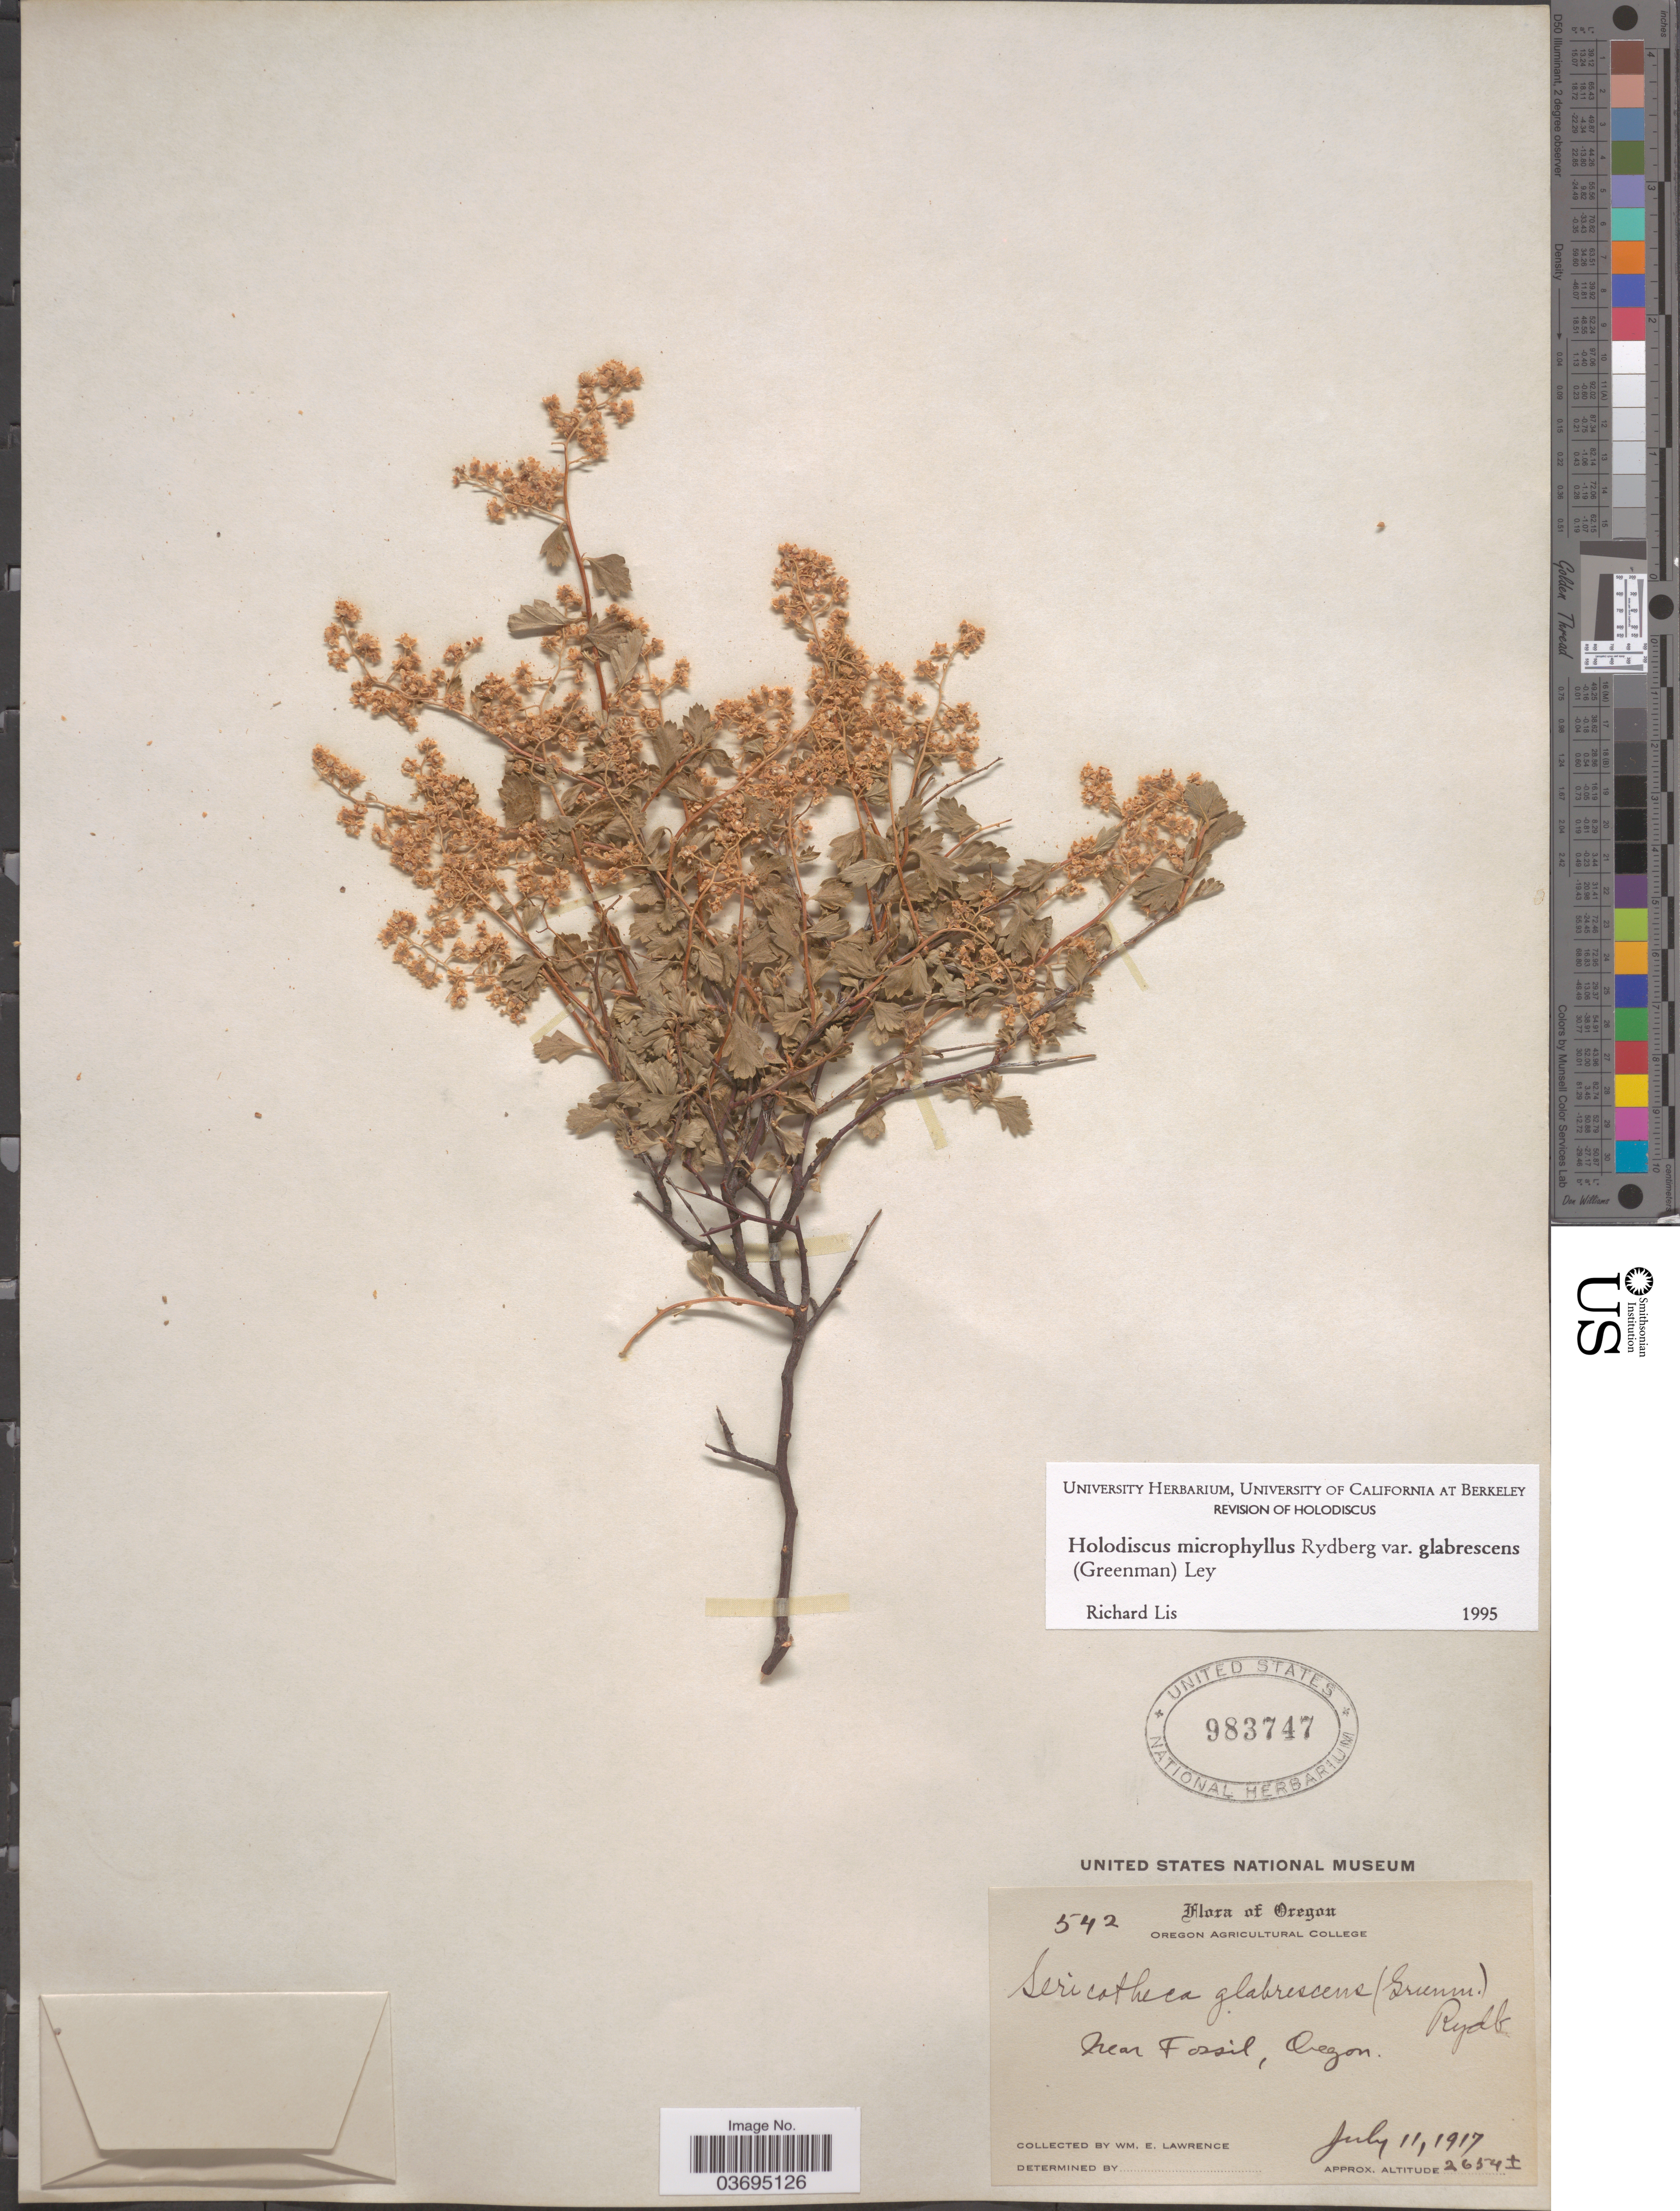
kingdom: Plantae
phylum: Tracheophyta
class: Magnoliopsida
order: Rosales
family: Rosaceae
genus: Holodiscus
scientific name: Holodiscus discolor var. glabrescens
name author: (Greenm.) Jeps.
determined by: Strong, Mark T., (BOT), Smithsonian Institution - National Museum of Natural History (UNITED STATES)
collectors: W. Lawrence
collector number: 542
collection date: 1917-07-11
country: United States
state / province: Oregon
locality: Near Fossil.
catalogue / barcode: US 983747